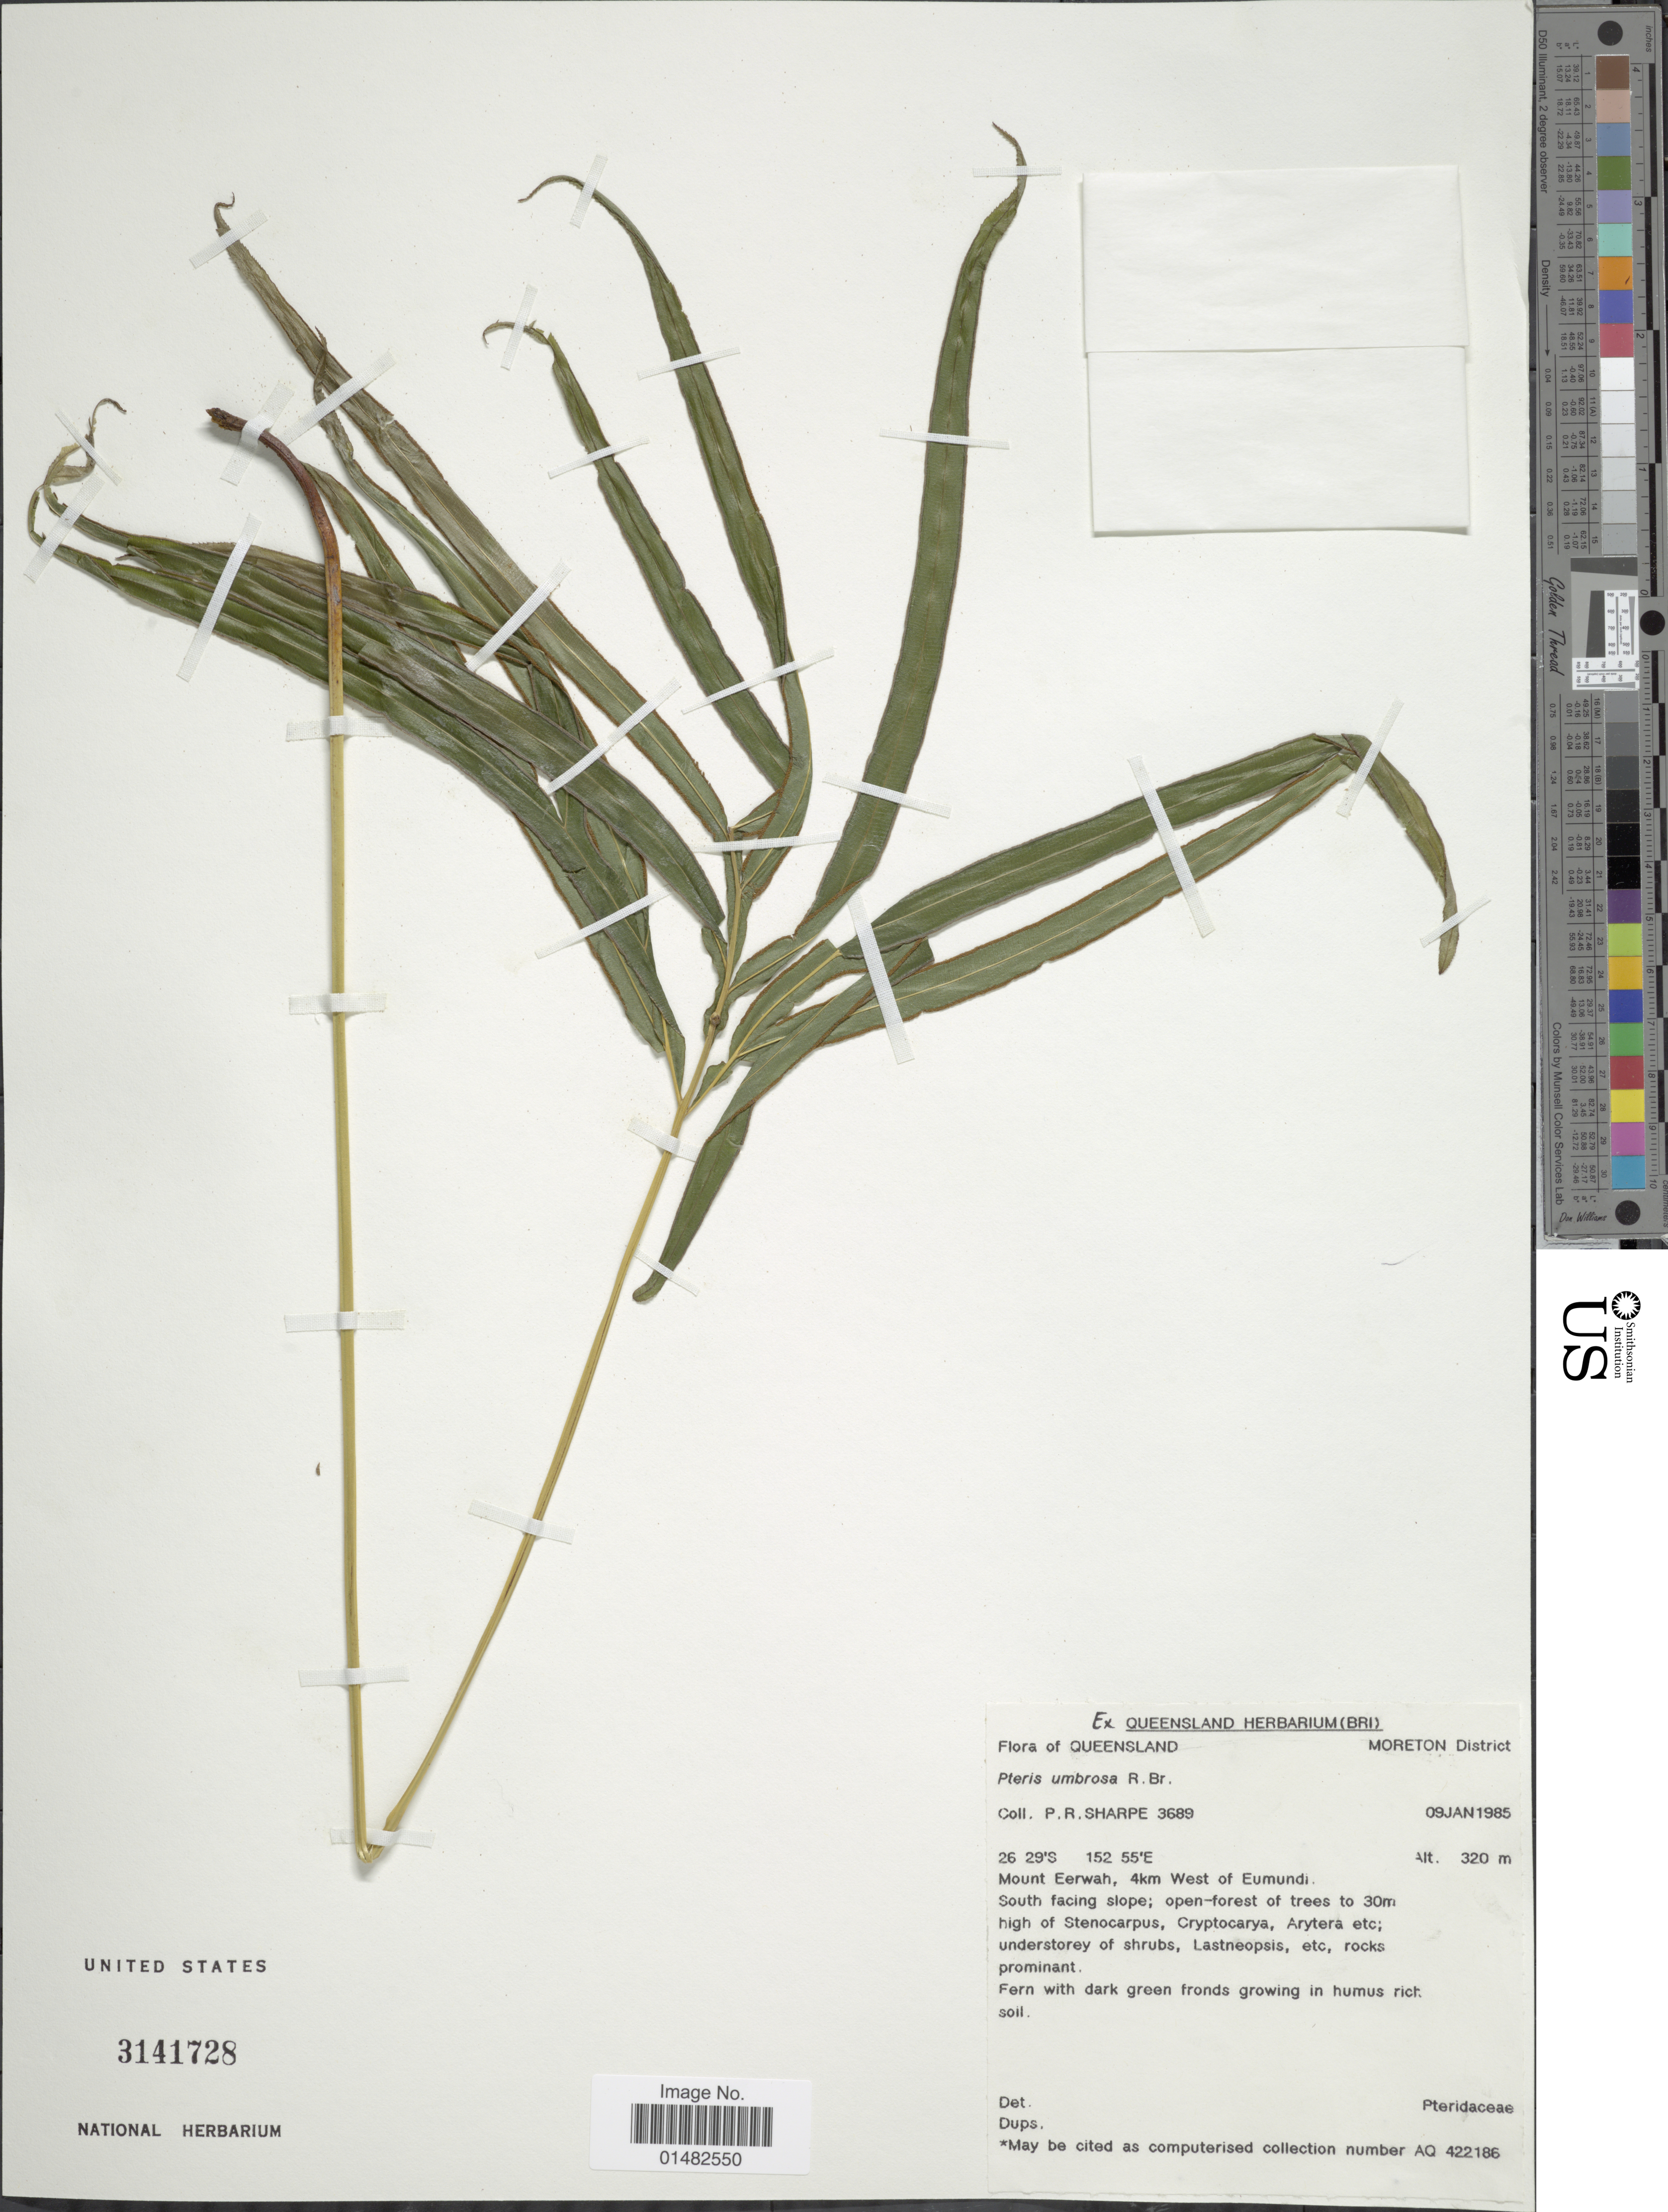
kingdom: Plantae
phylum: Tracheophyta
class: Polypodiopsida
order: Polypodiales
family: Pteridaceae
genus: Pteris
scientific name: Pteris umbrosa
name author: R. Br.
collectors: P. Sharpe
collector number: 3689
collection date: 1985-01-09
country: Australia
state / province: Queensland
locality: Mount Eerwah, 4 km. West of Eumundi: South facing slope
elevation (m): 320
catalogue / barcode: US 3141728